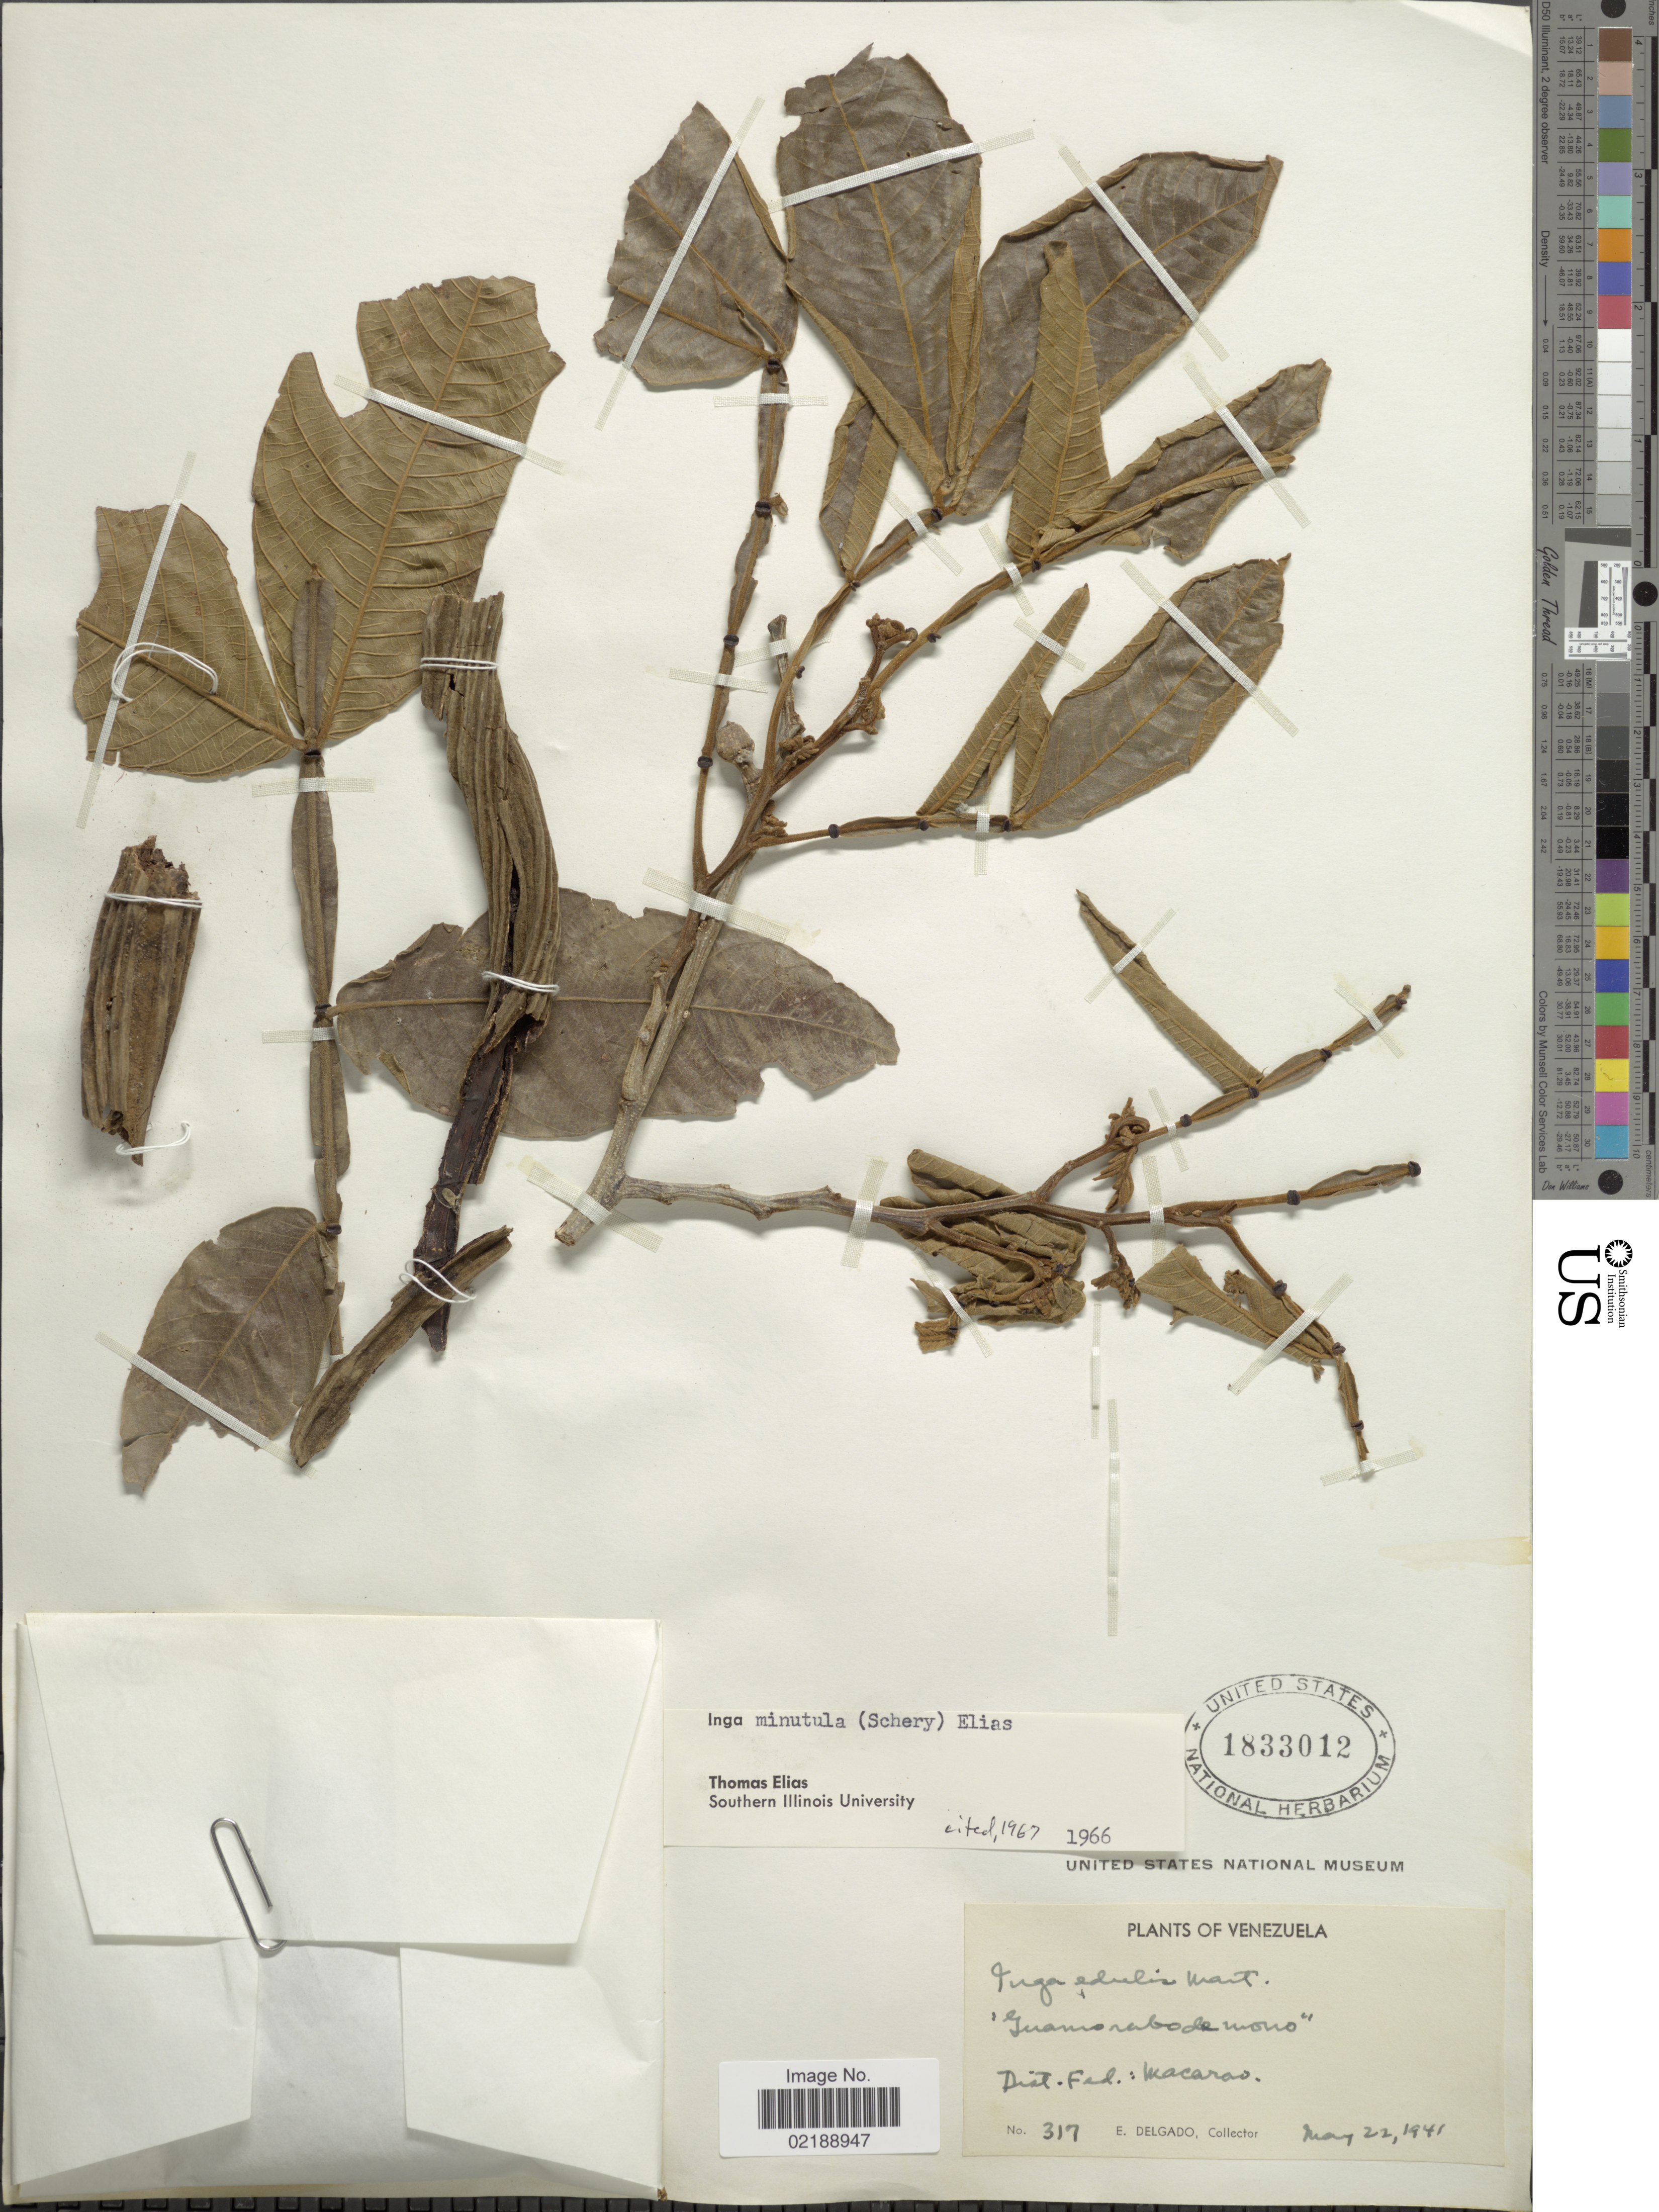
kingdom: Plantae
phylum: Tracheophyta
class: Magnoliopsida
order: Fabales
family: Fabaceae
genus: Inga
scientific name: Inga oerstediana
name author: Benth.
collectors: E. Delgado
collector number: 317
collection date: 1941-05-22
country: Venezuela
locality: Dist. Fed.: Macarao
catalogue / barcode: US 1833012